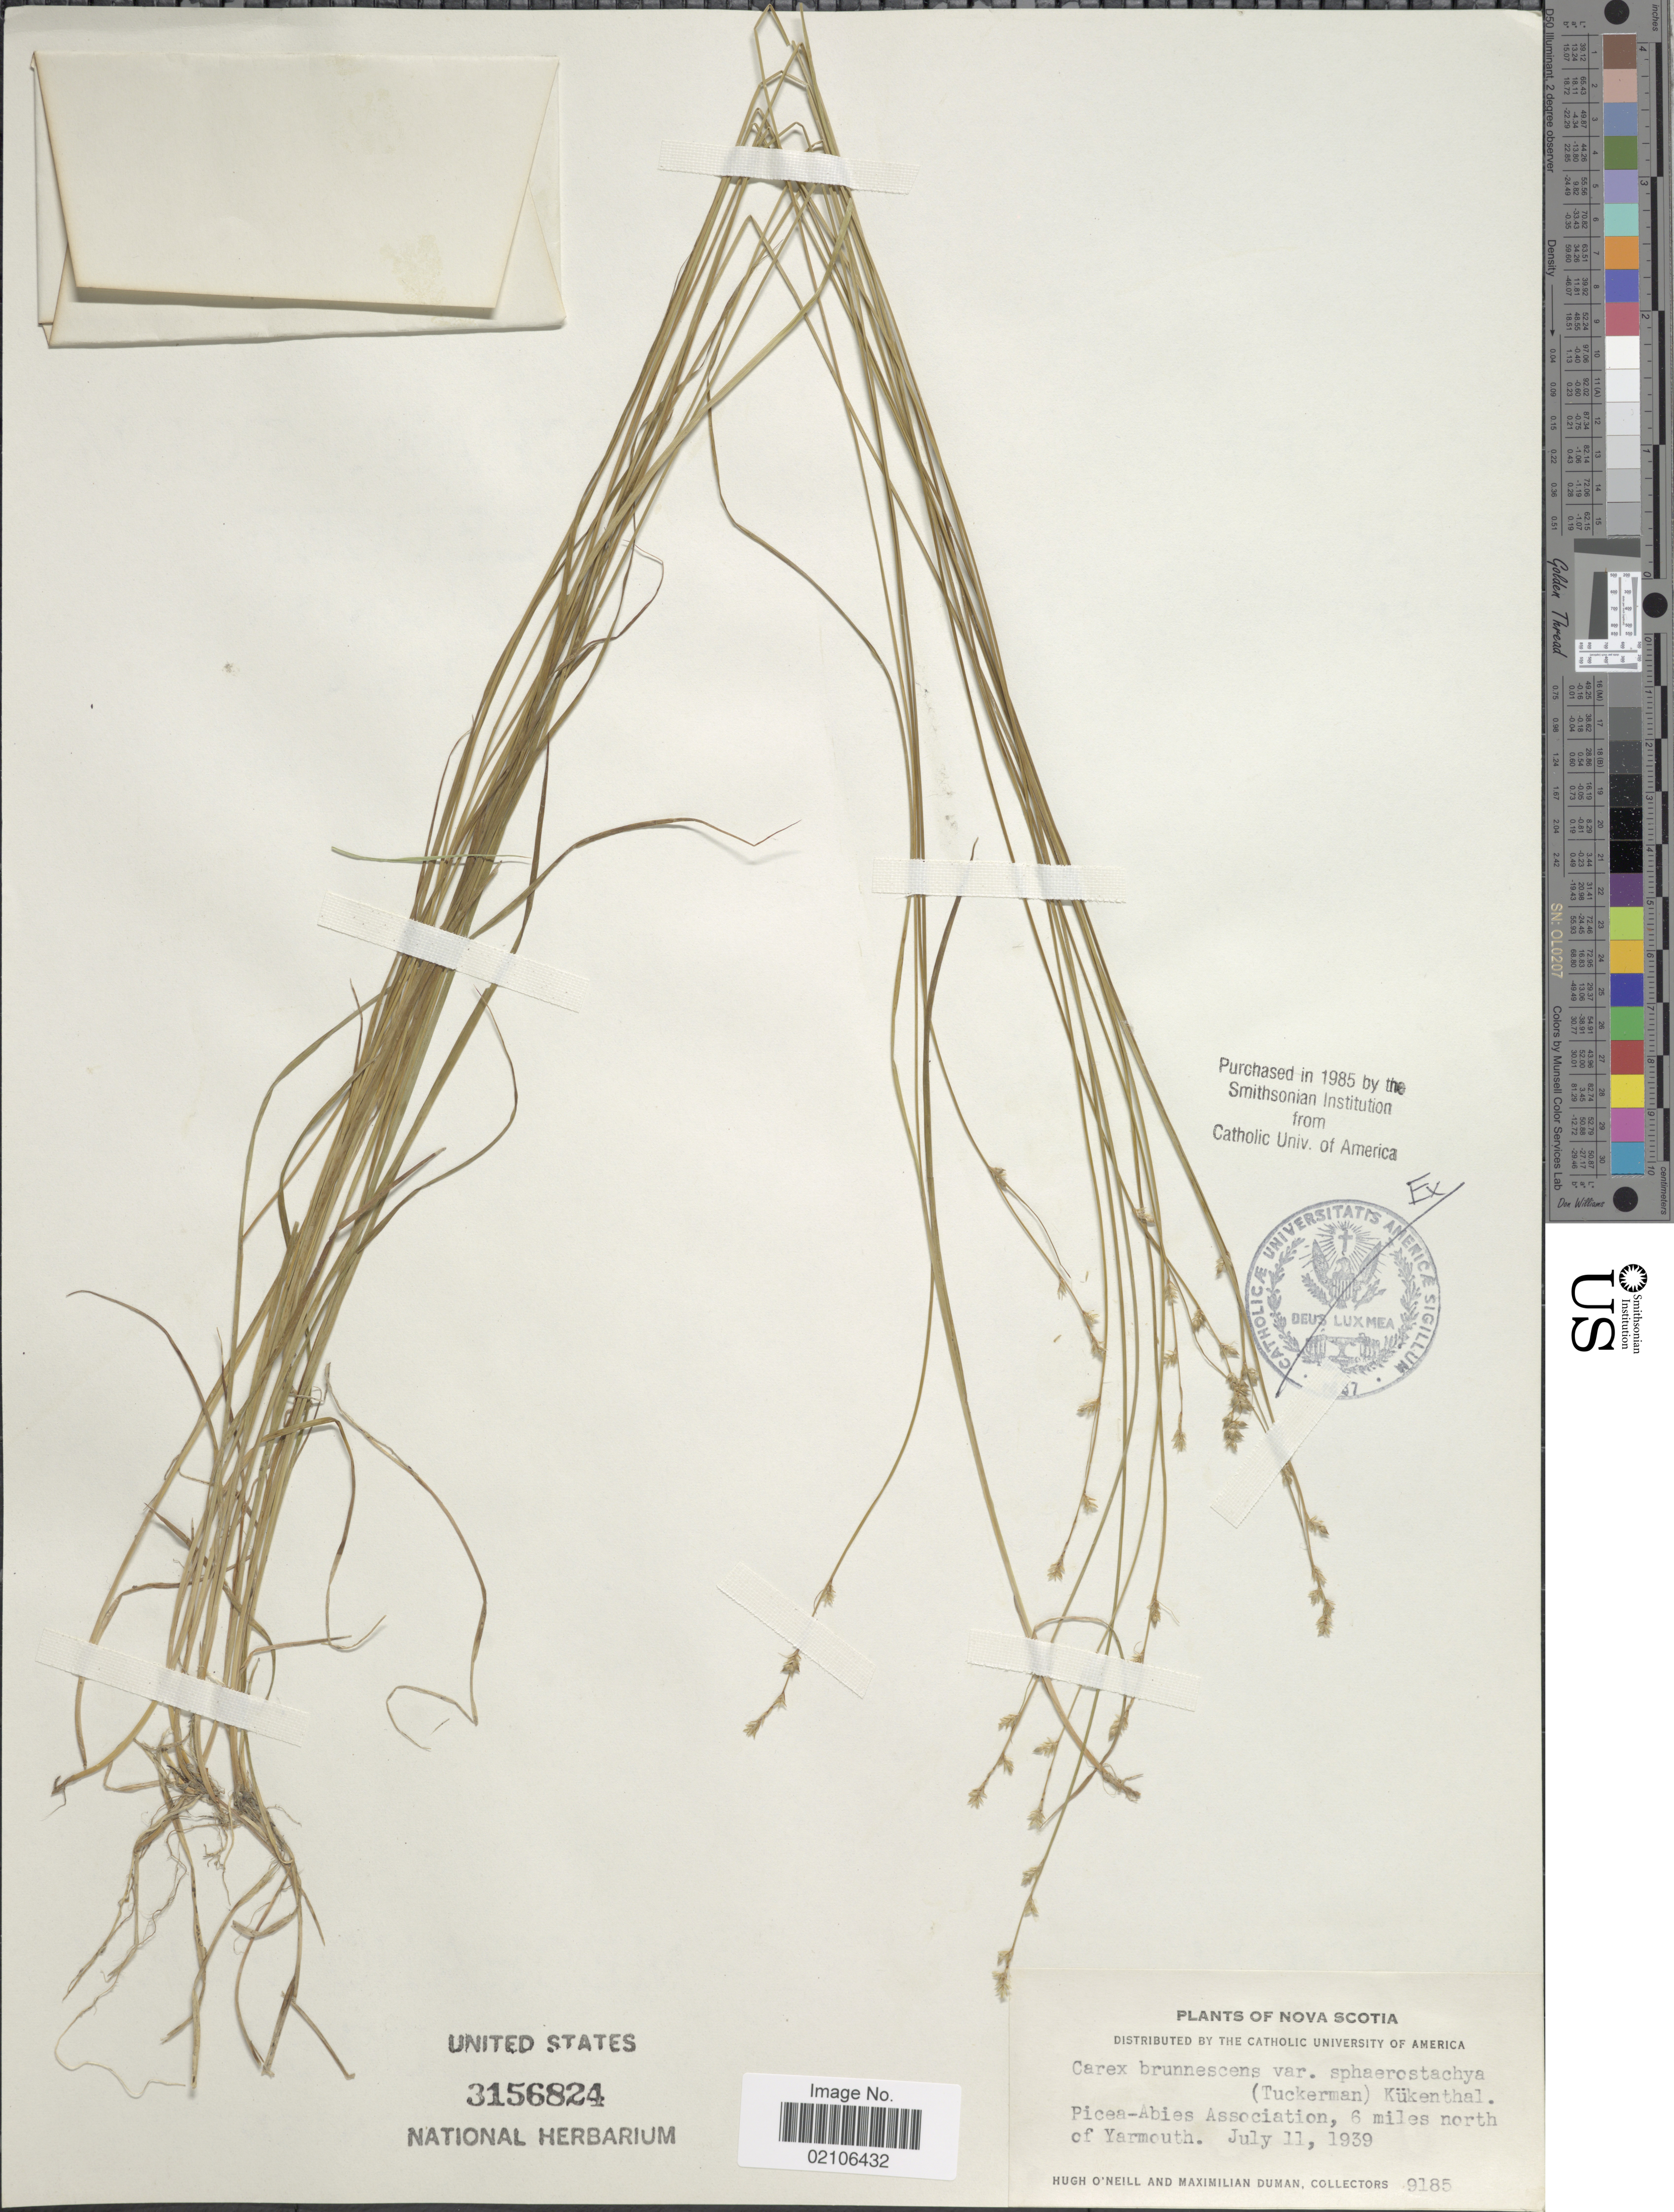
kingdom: Plantae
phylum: Tracheophyta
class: Liliopsida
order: Poales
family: Cyperaceae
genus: Carex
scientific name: Carex brunnescens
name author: (Pers.) Poir.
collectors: H. O'Neill & M. Duman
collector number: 9185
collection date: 1939-07-11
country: Canada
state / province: Nova Scotia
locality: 6 miles north of Yarmouth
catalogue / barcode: US 3156824